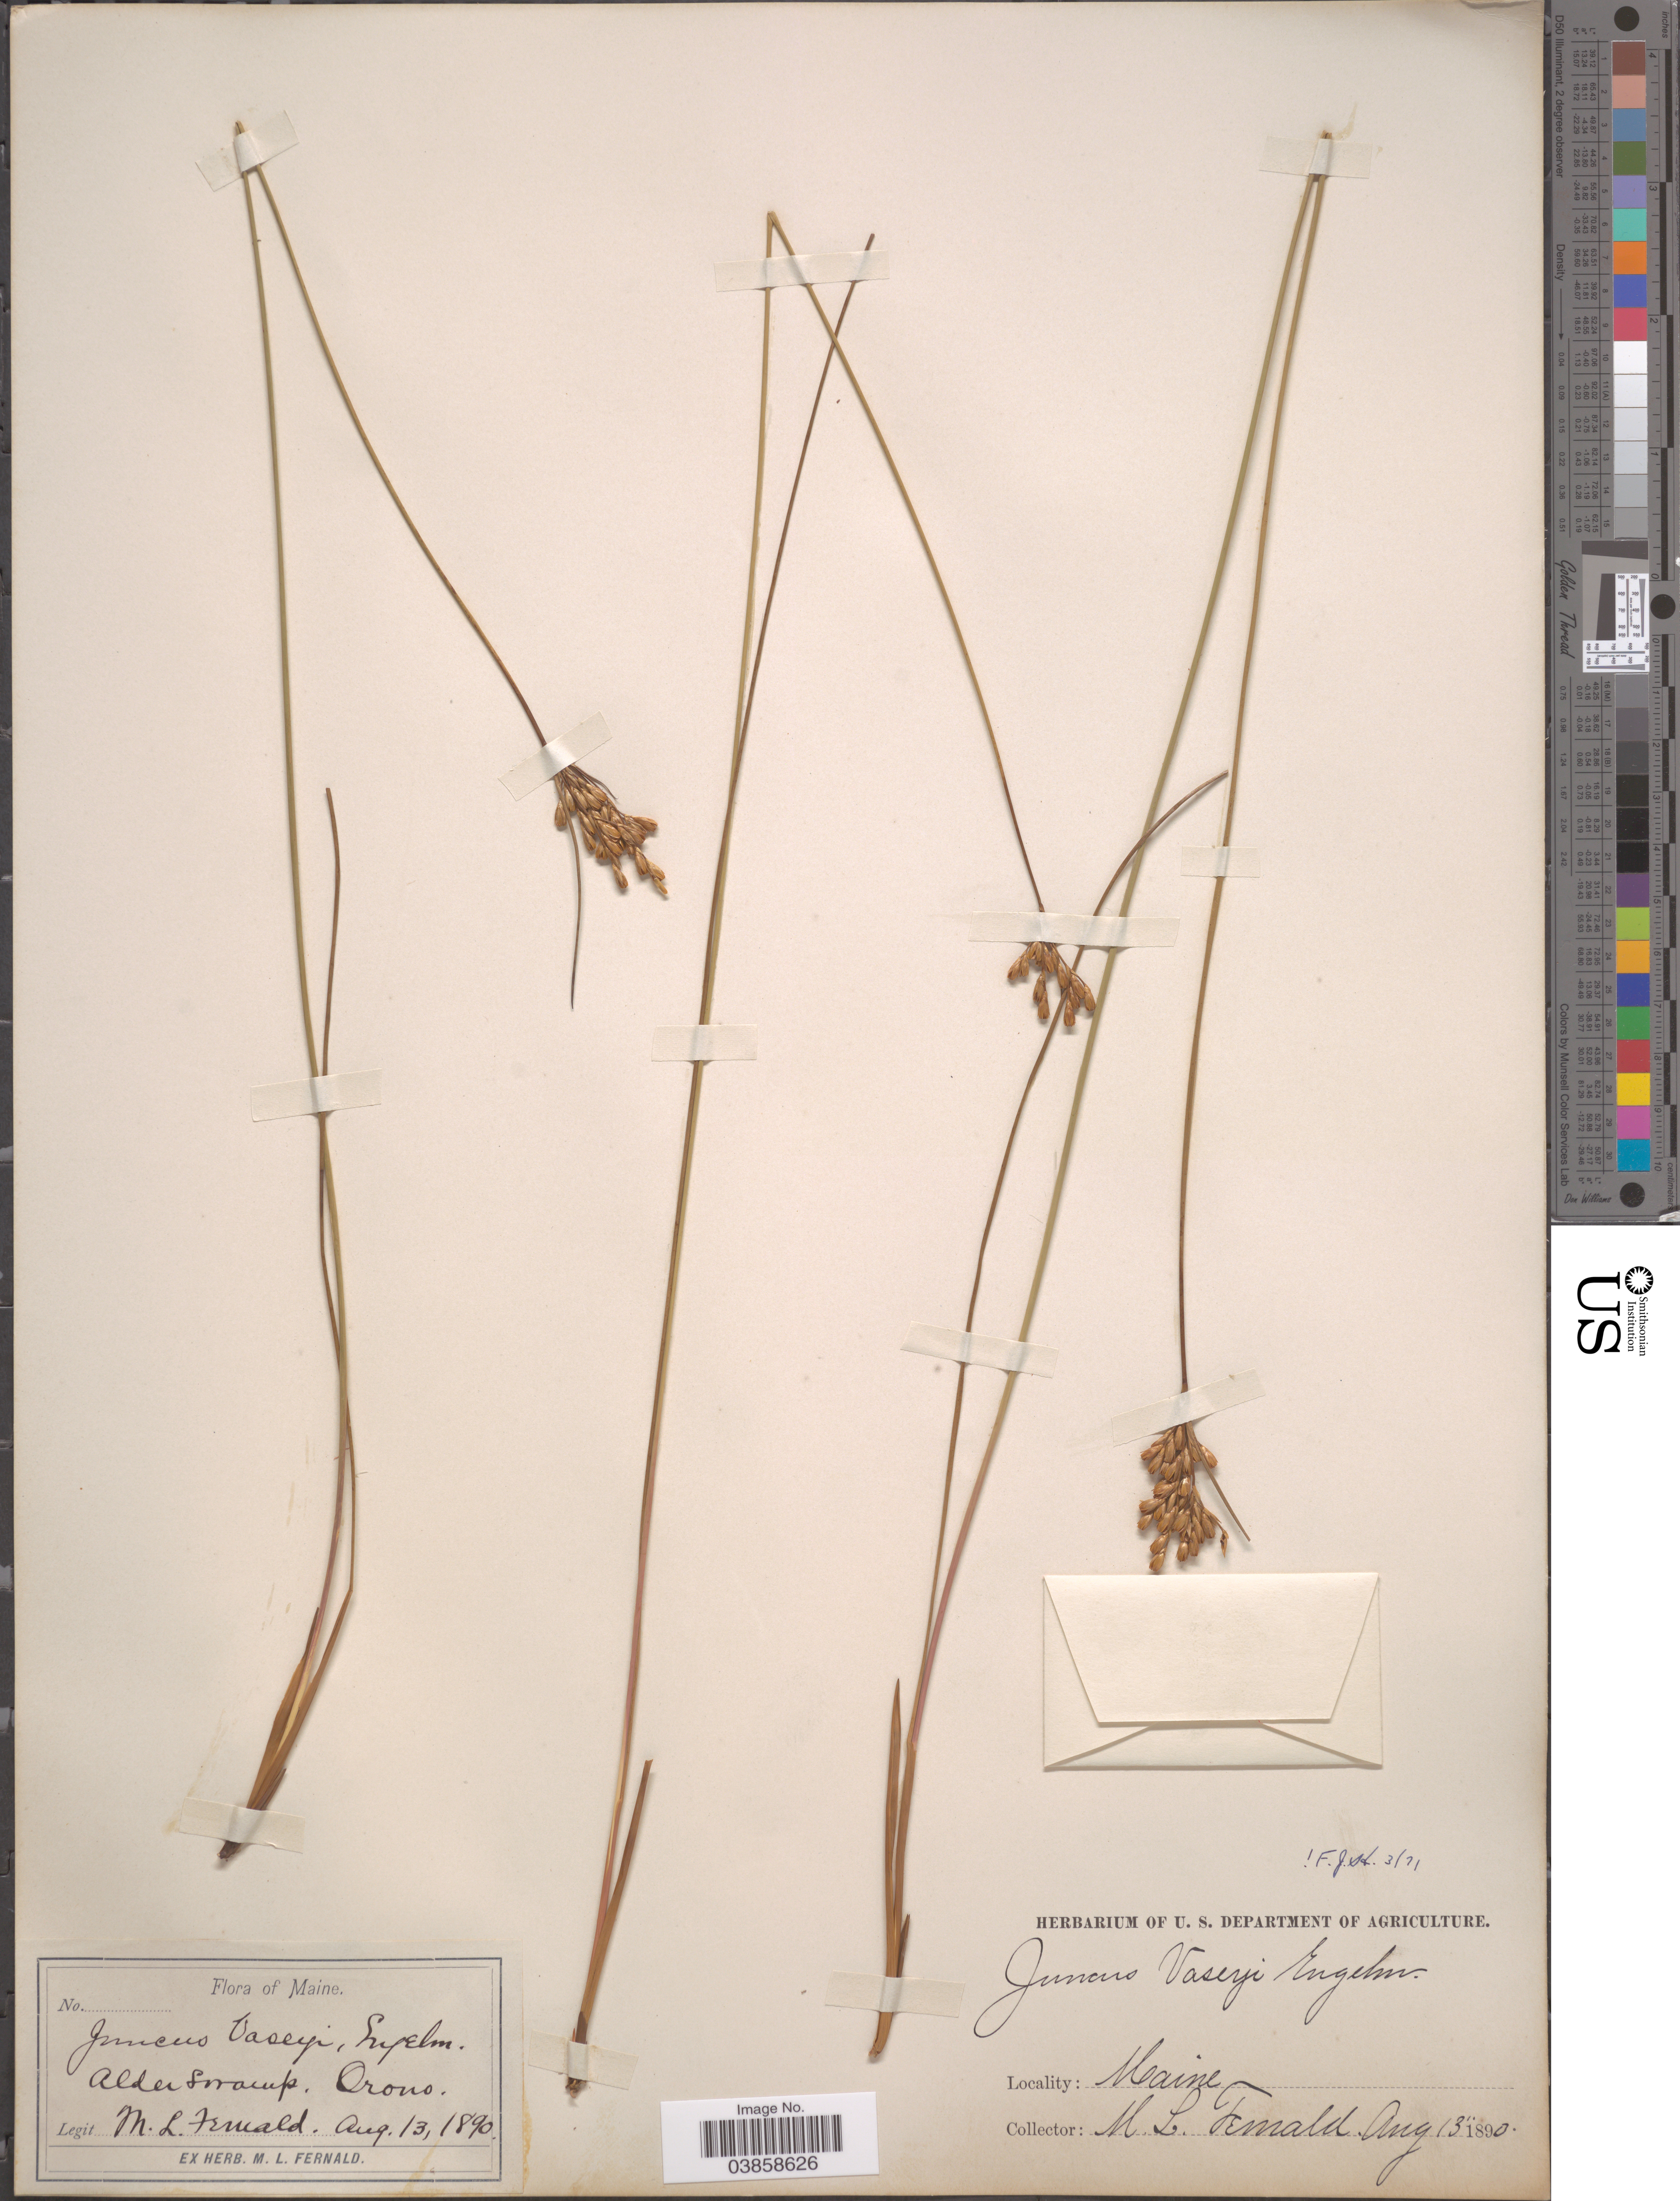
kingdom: Plantae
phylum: Tracheophyta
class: Liliopsida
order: Poales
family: Juncaceae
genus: Juncus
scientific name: Juncus vaseyi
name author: Engelm.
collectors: M. L. Fernald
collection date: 1890-08-13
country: United States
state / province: Maine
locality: Alder Swamp. Orono.